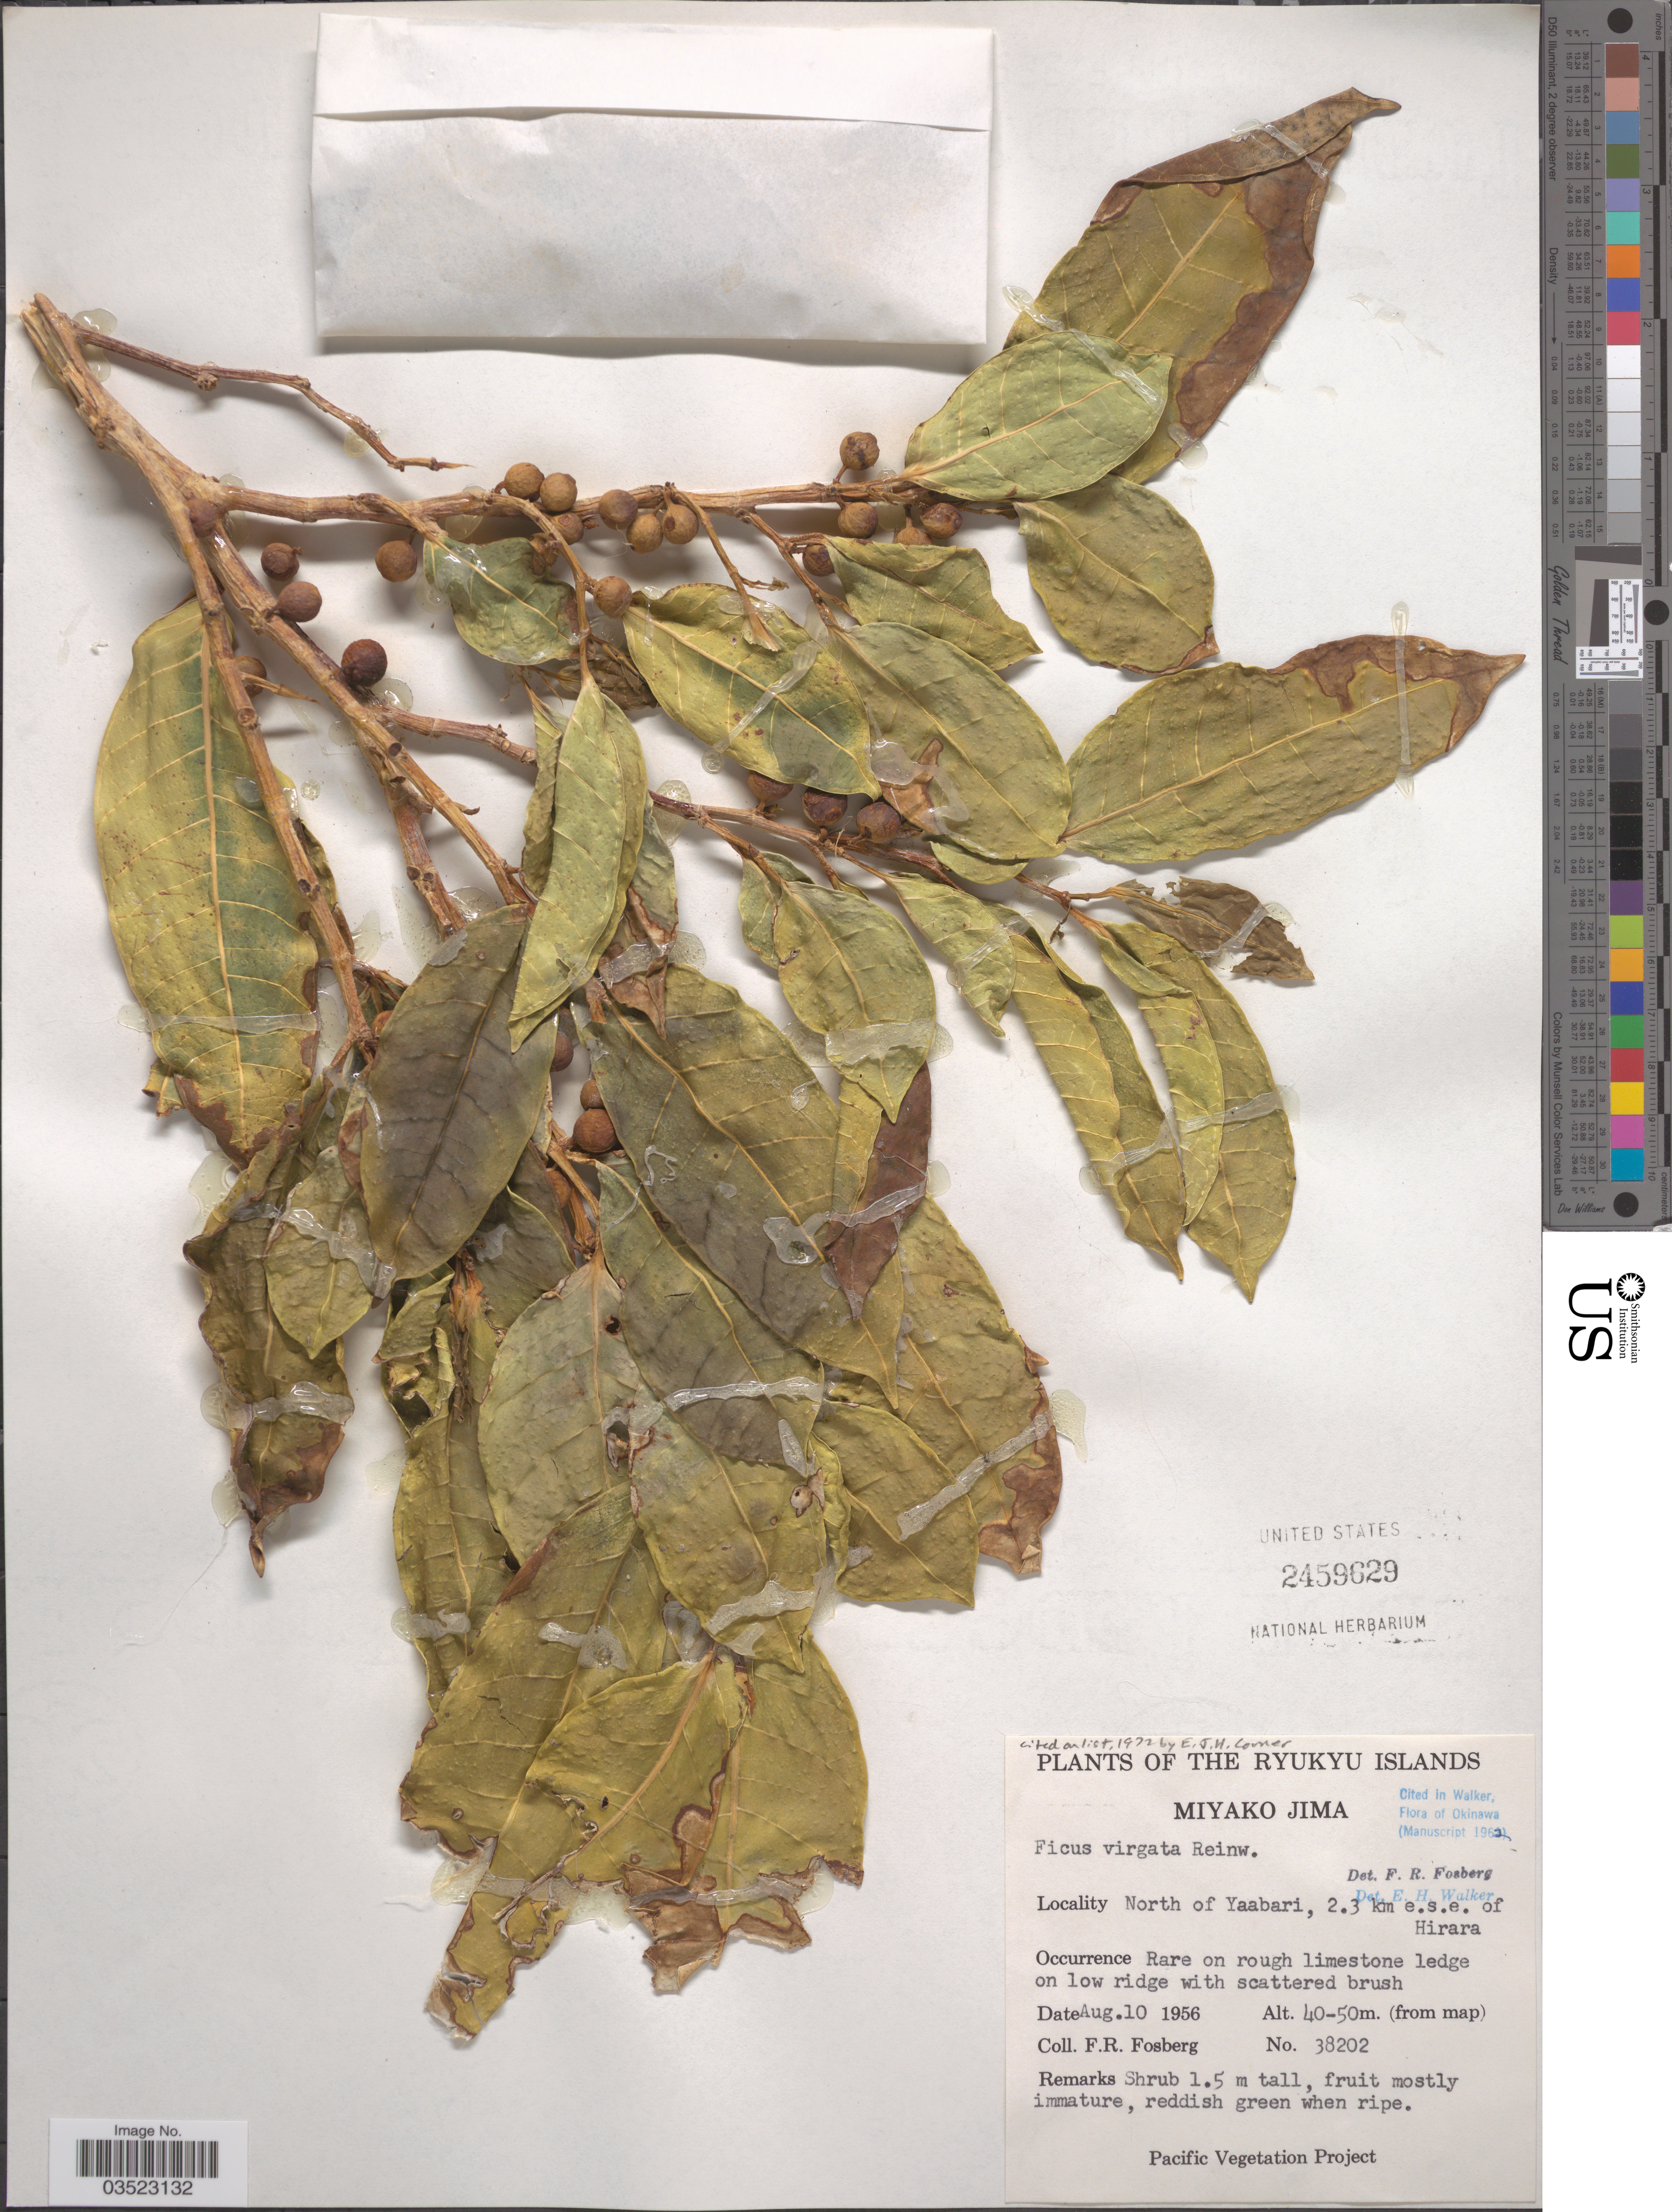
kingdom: Plantae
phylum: Tracheophyta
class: Magnoliopsida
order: Rosales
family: Moraceae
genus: Ficus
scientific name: Ficus virgata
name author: Reinw.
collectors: F. R. Fosberg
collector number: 38202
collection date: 1956-08-10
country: Japan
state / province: Okinawa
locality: Ryukyu Islands. Miyako Jima. Okinawa. North of Yaabari, 2.3 km e.s.e. of Hirara.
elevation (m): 40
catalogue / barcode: US 2459629